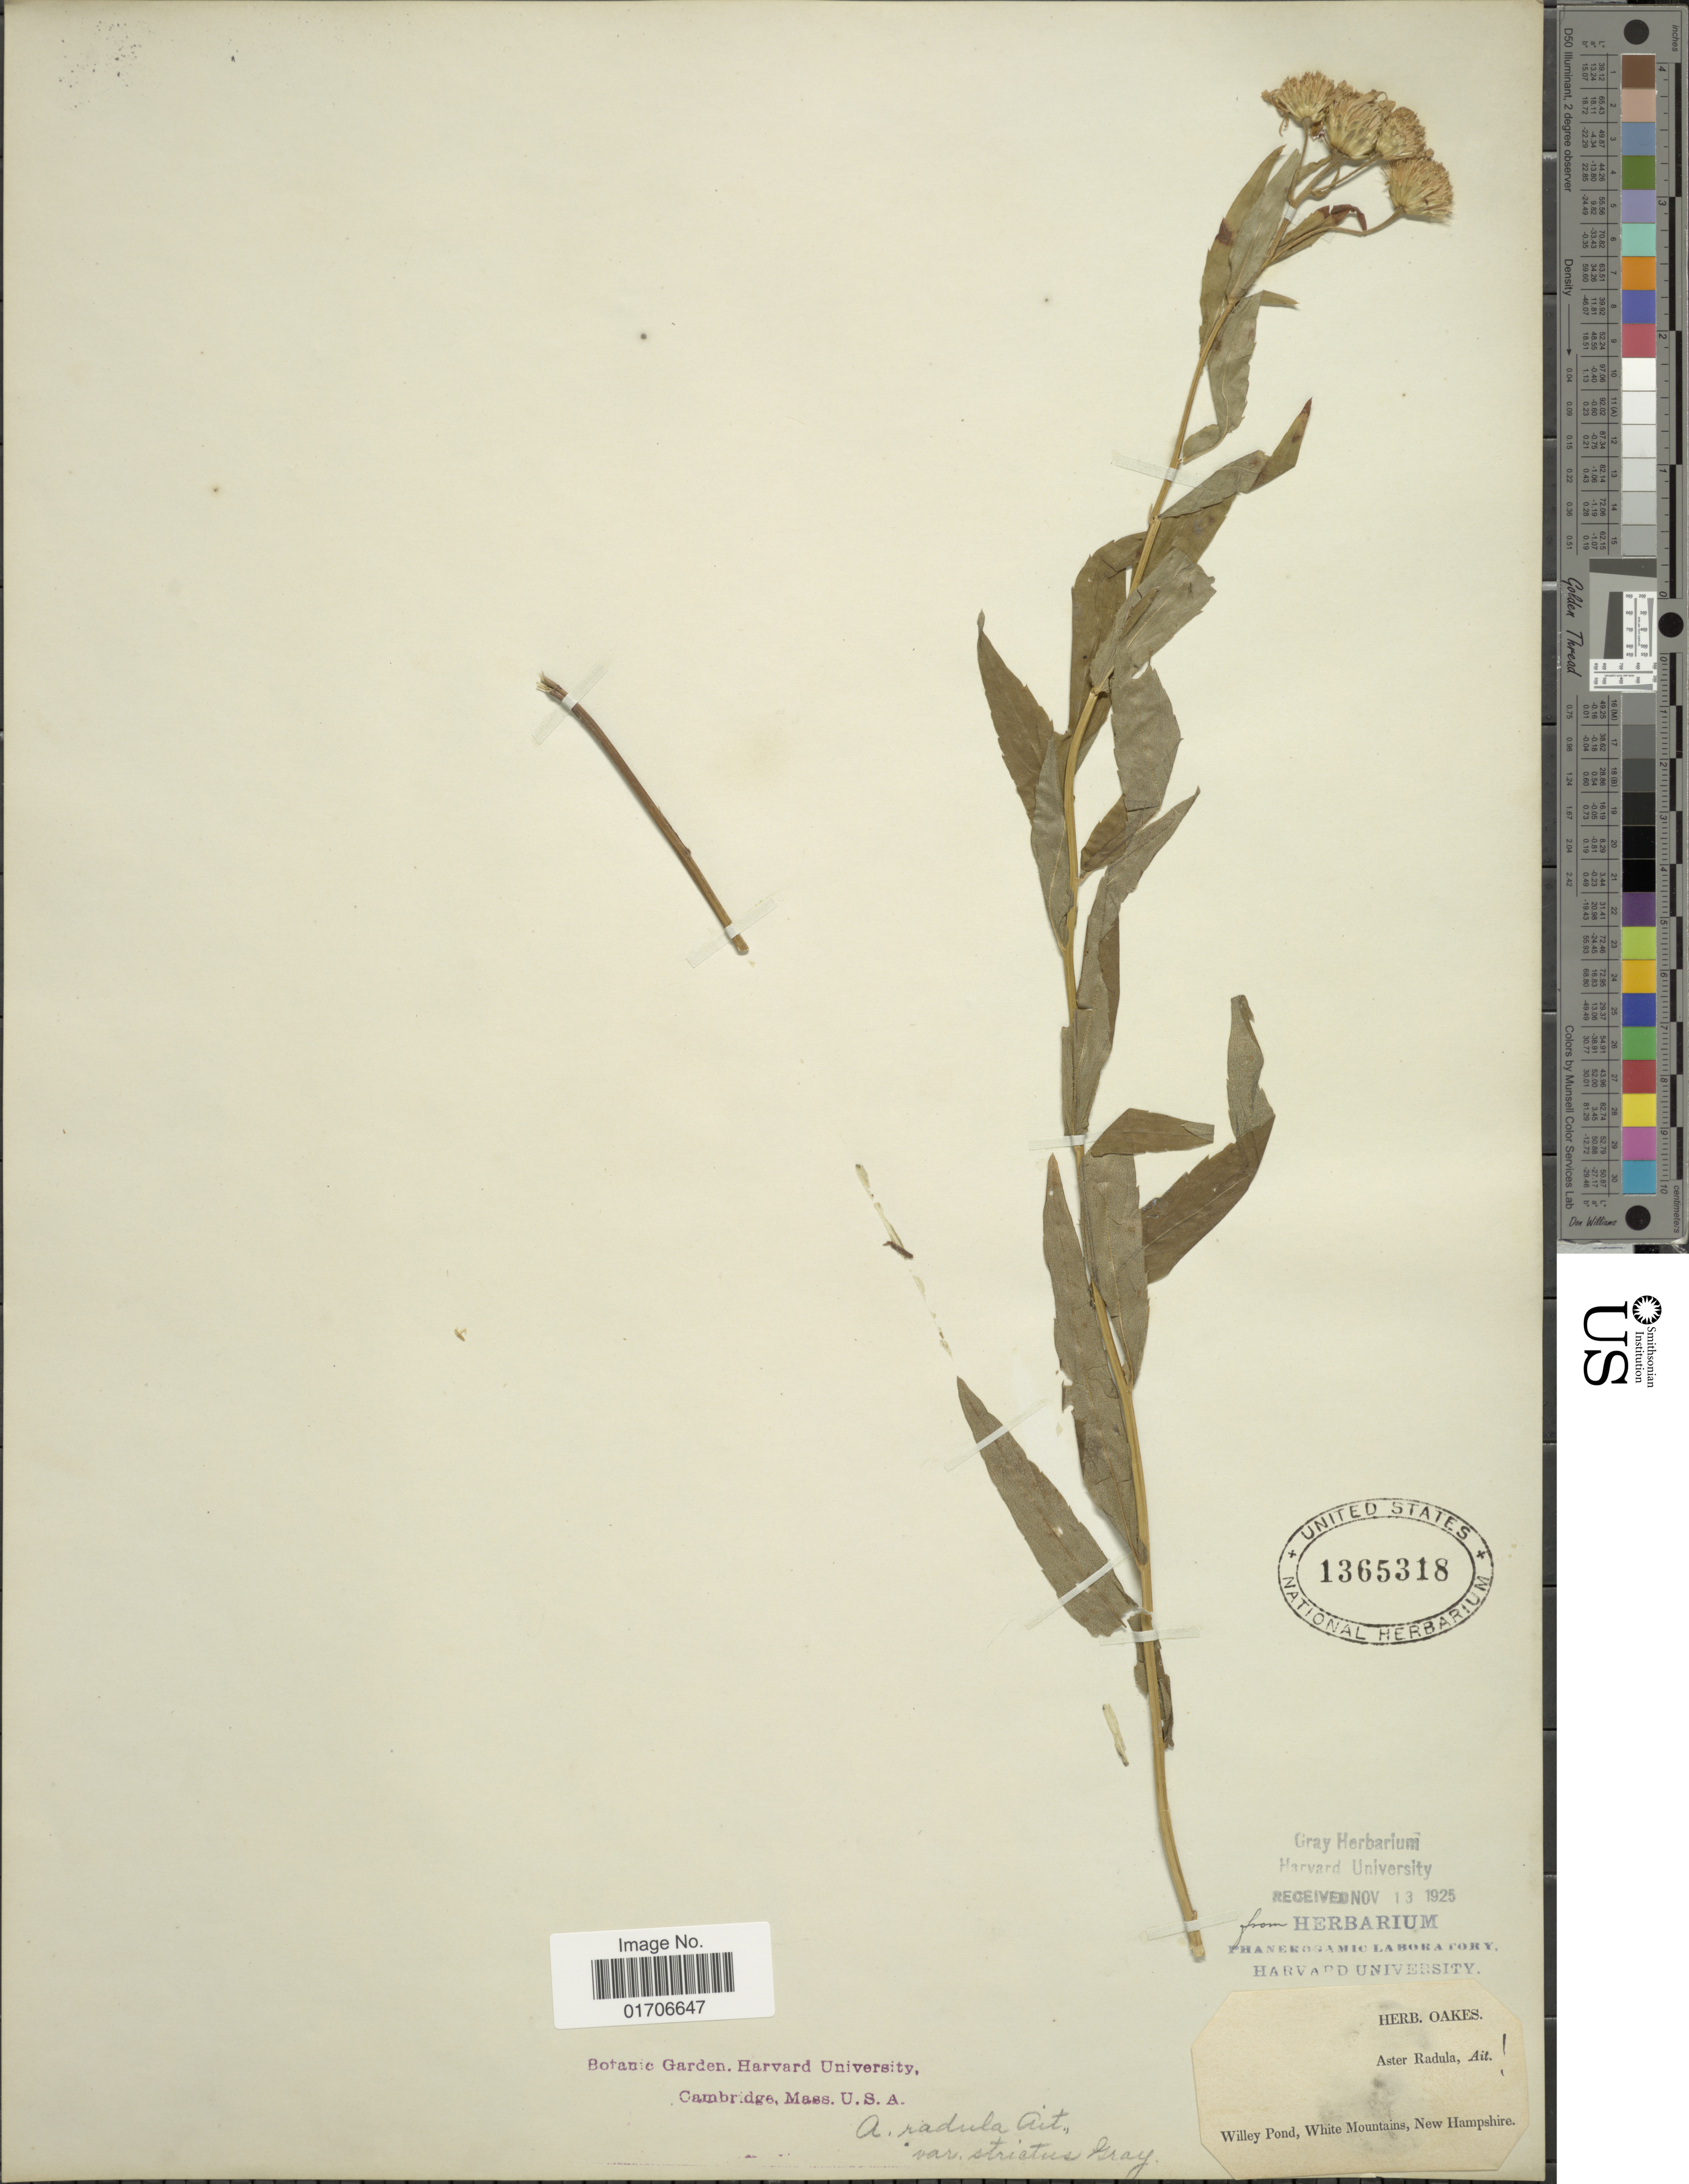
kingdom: Plantae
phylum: Tracheophyta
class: Magnoliopsida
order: Asterales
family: Asteraceae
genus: Aster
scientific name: Aster radula var. strictus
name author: A. Gray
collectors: ex herb. Oakes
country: United States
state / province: New Hampshire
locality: Willey Pond, White Mountains, New Hampshire.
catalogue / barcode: US 1365318